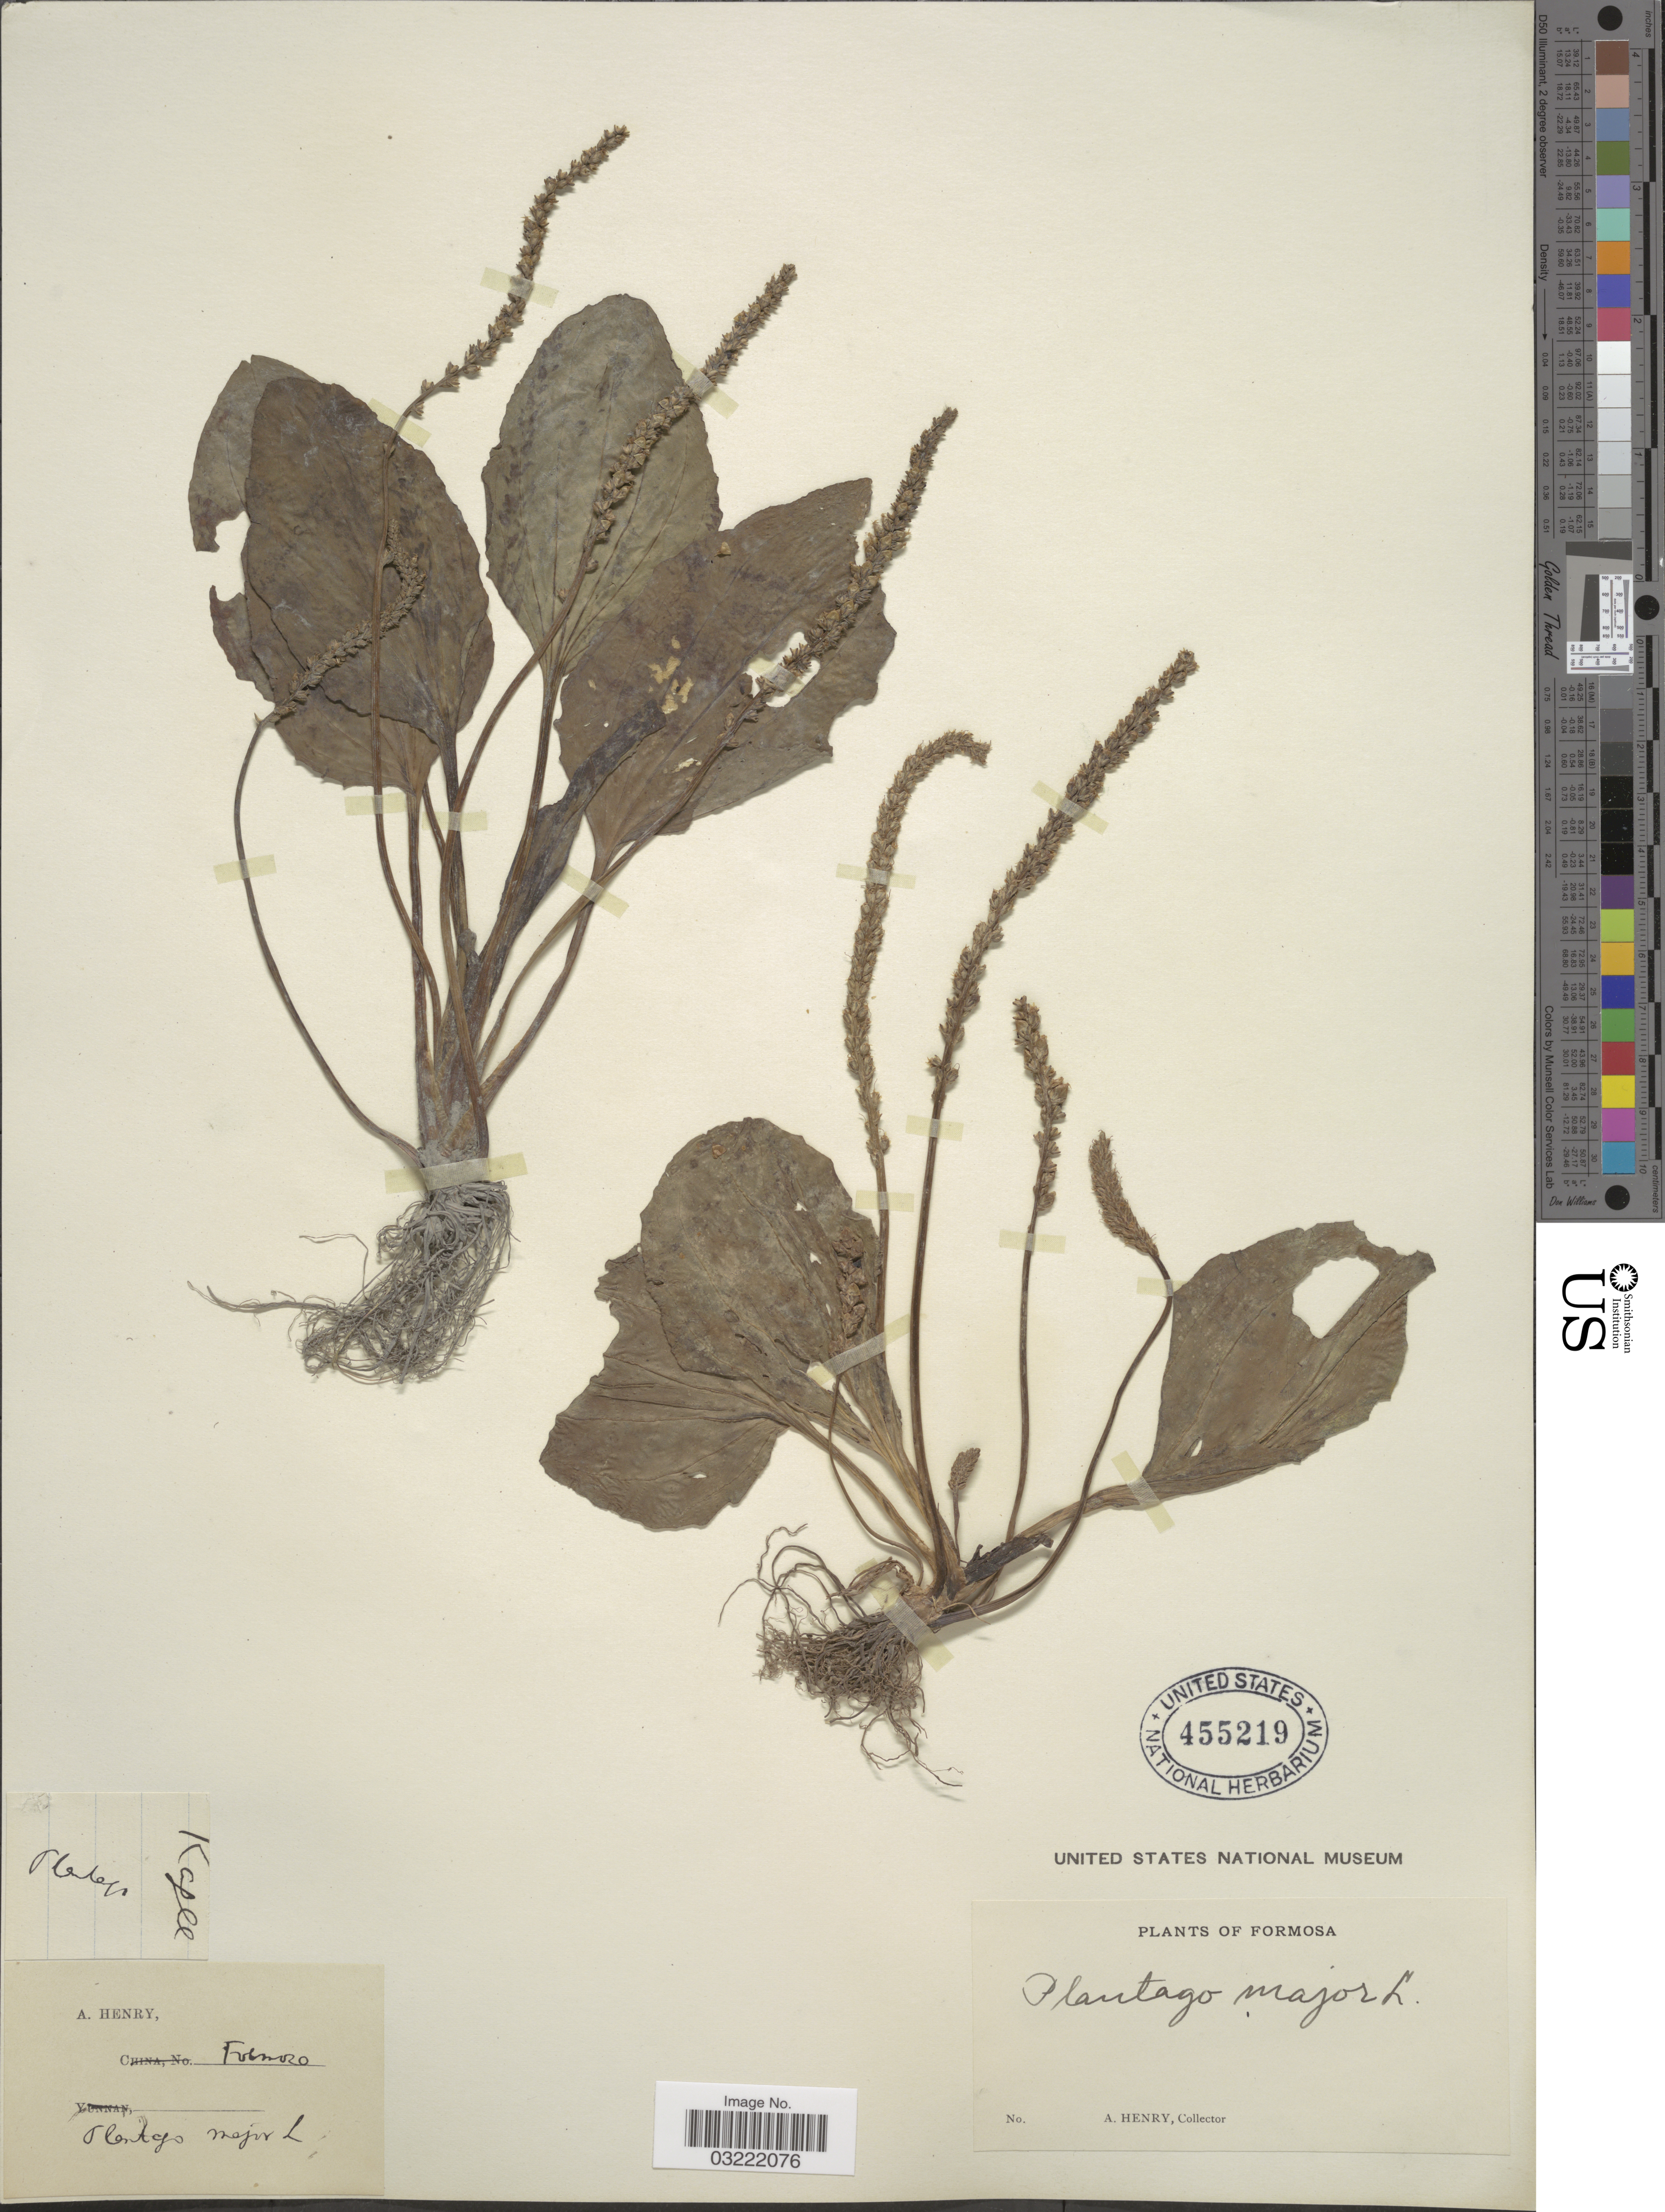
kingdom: Plantae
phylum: Tracheophyta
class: Magnoliopsida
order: Lamiales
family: Plantaginaceae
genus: Plantago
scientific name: Plantago asiatica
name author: L.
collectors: A. Henry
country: Taiwan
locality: Formosa.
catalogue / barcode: US 455219